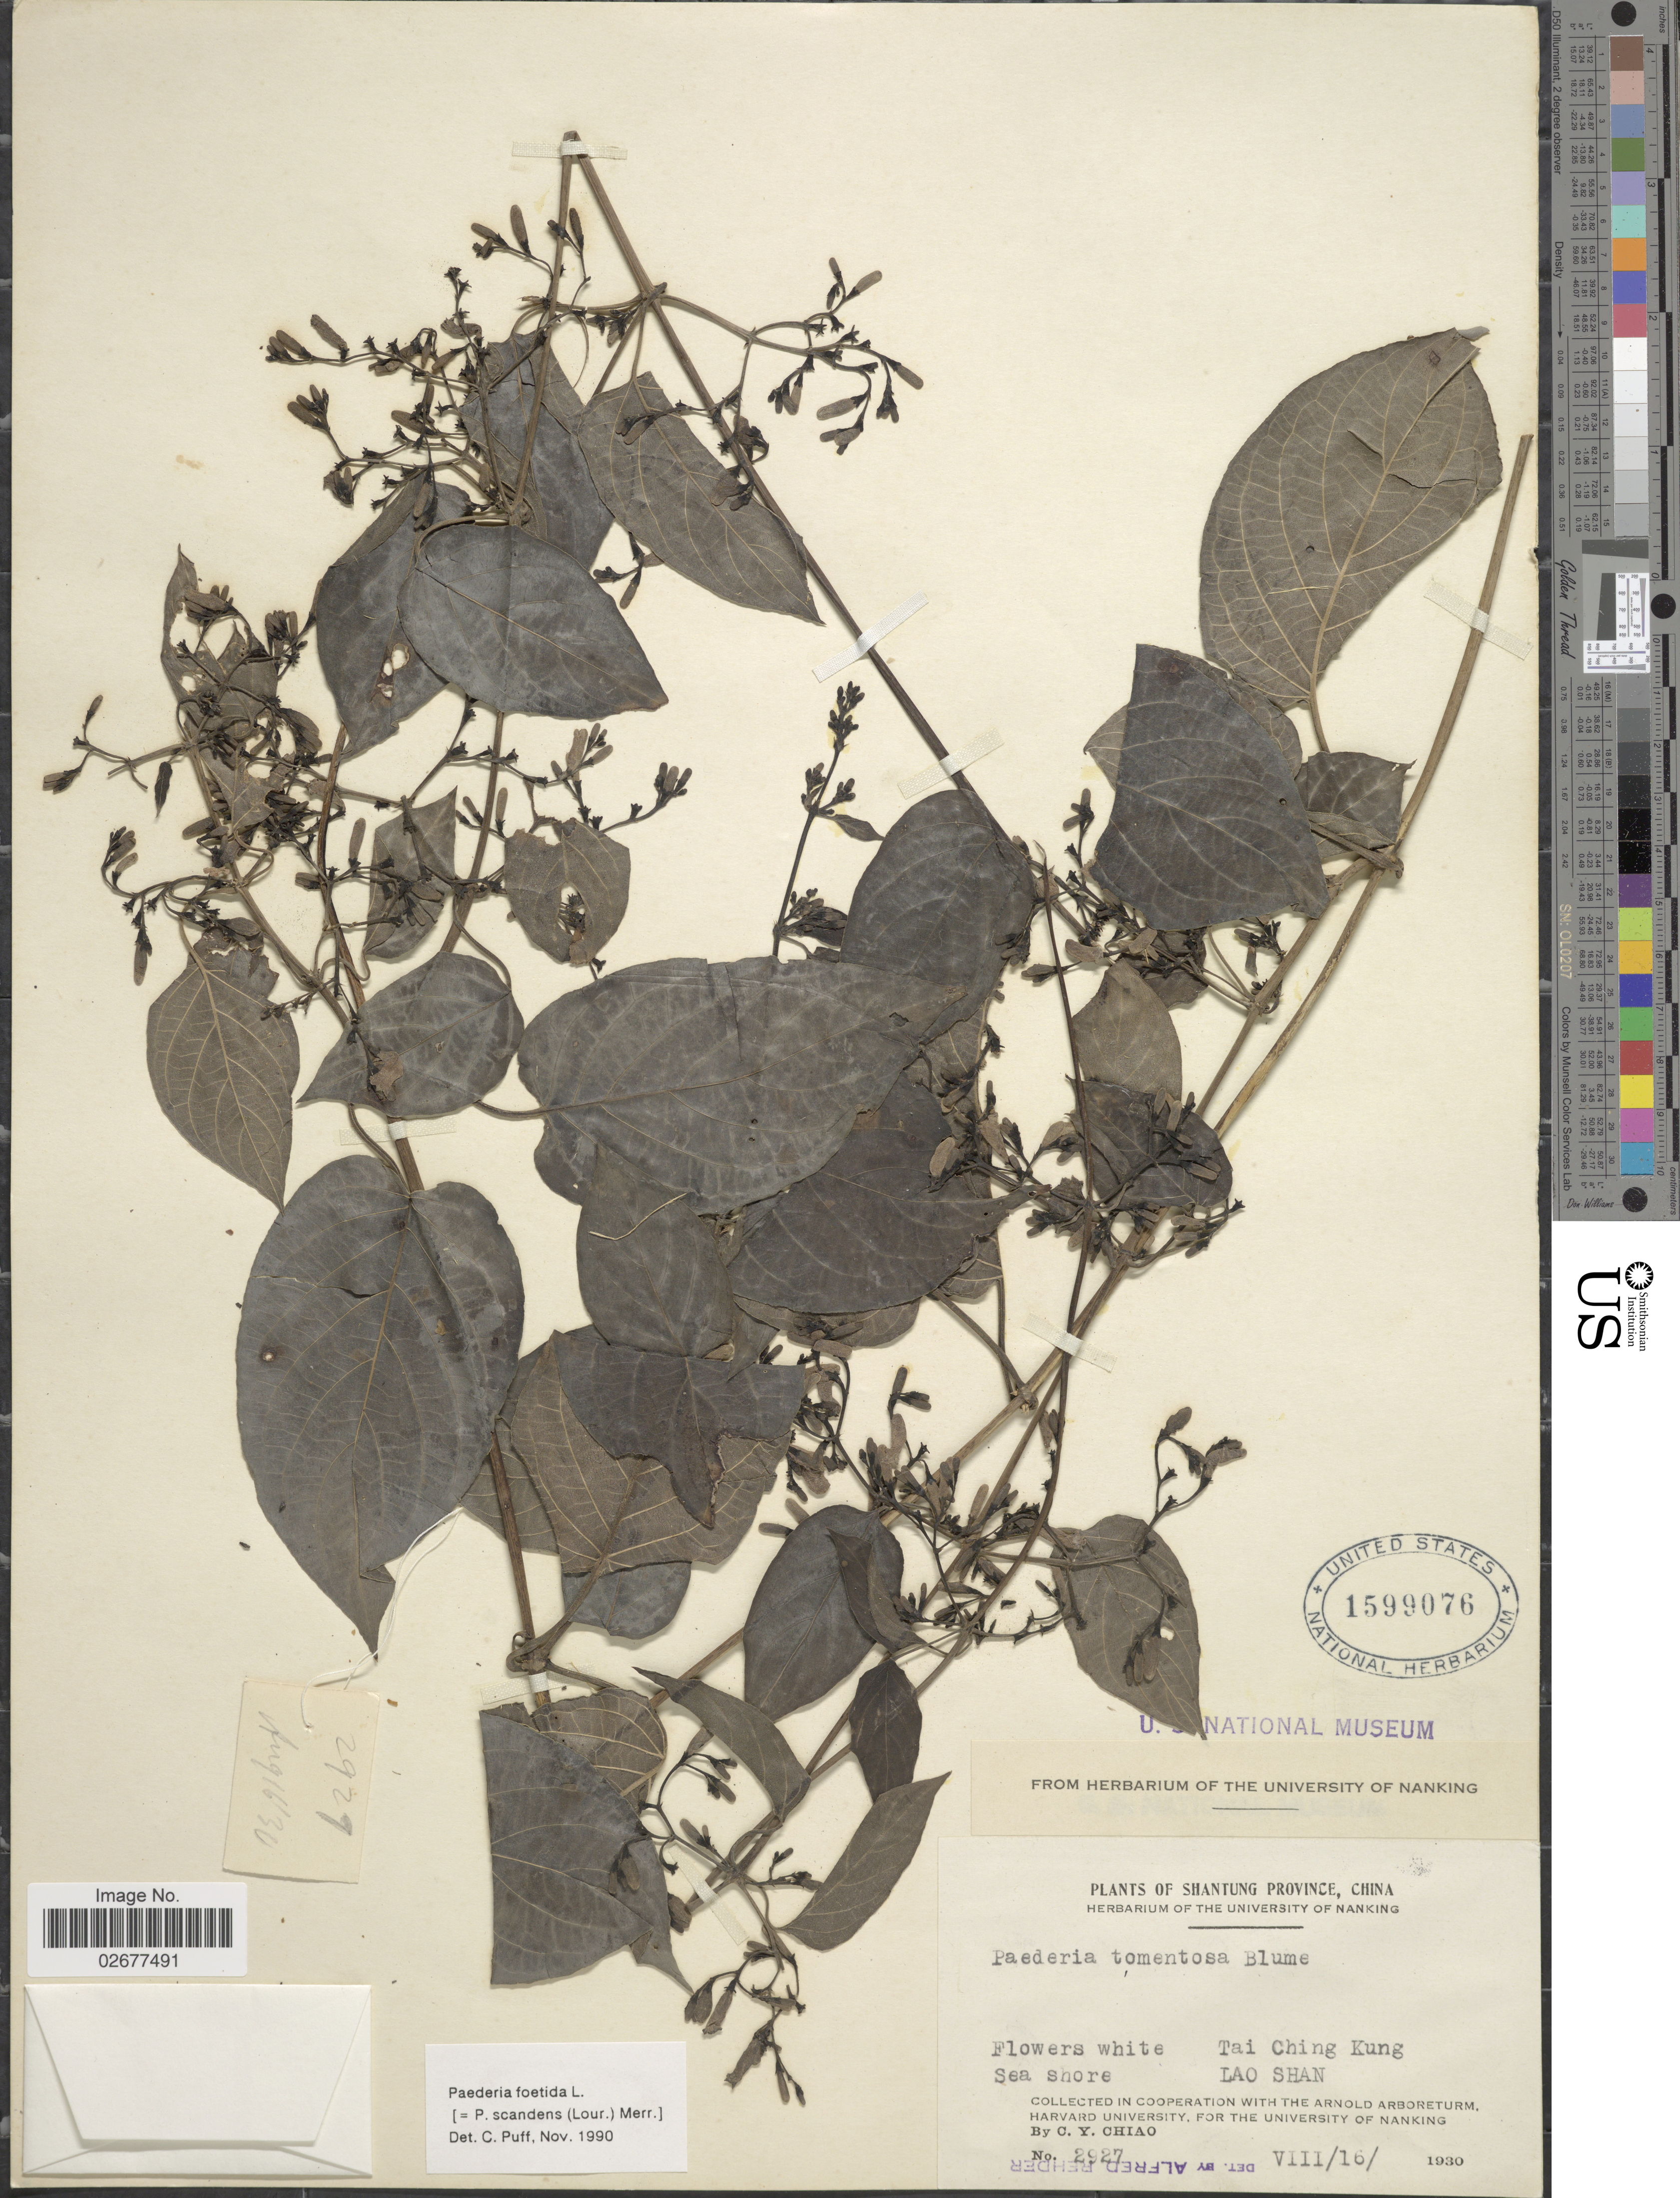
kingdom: Plantae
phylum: Tracheophyta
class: Magnoliopsida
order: Gentianales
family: Rubiaceae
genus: Paederia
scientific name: Paederia foetida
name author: L.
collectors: C. Y. Chiao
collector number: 2927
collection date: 1930-08-16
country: China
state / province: Shandong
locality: Shantung Province. Seashore. Tai Ching Kung. Lao Shan.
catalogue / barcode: US 1599076